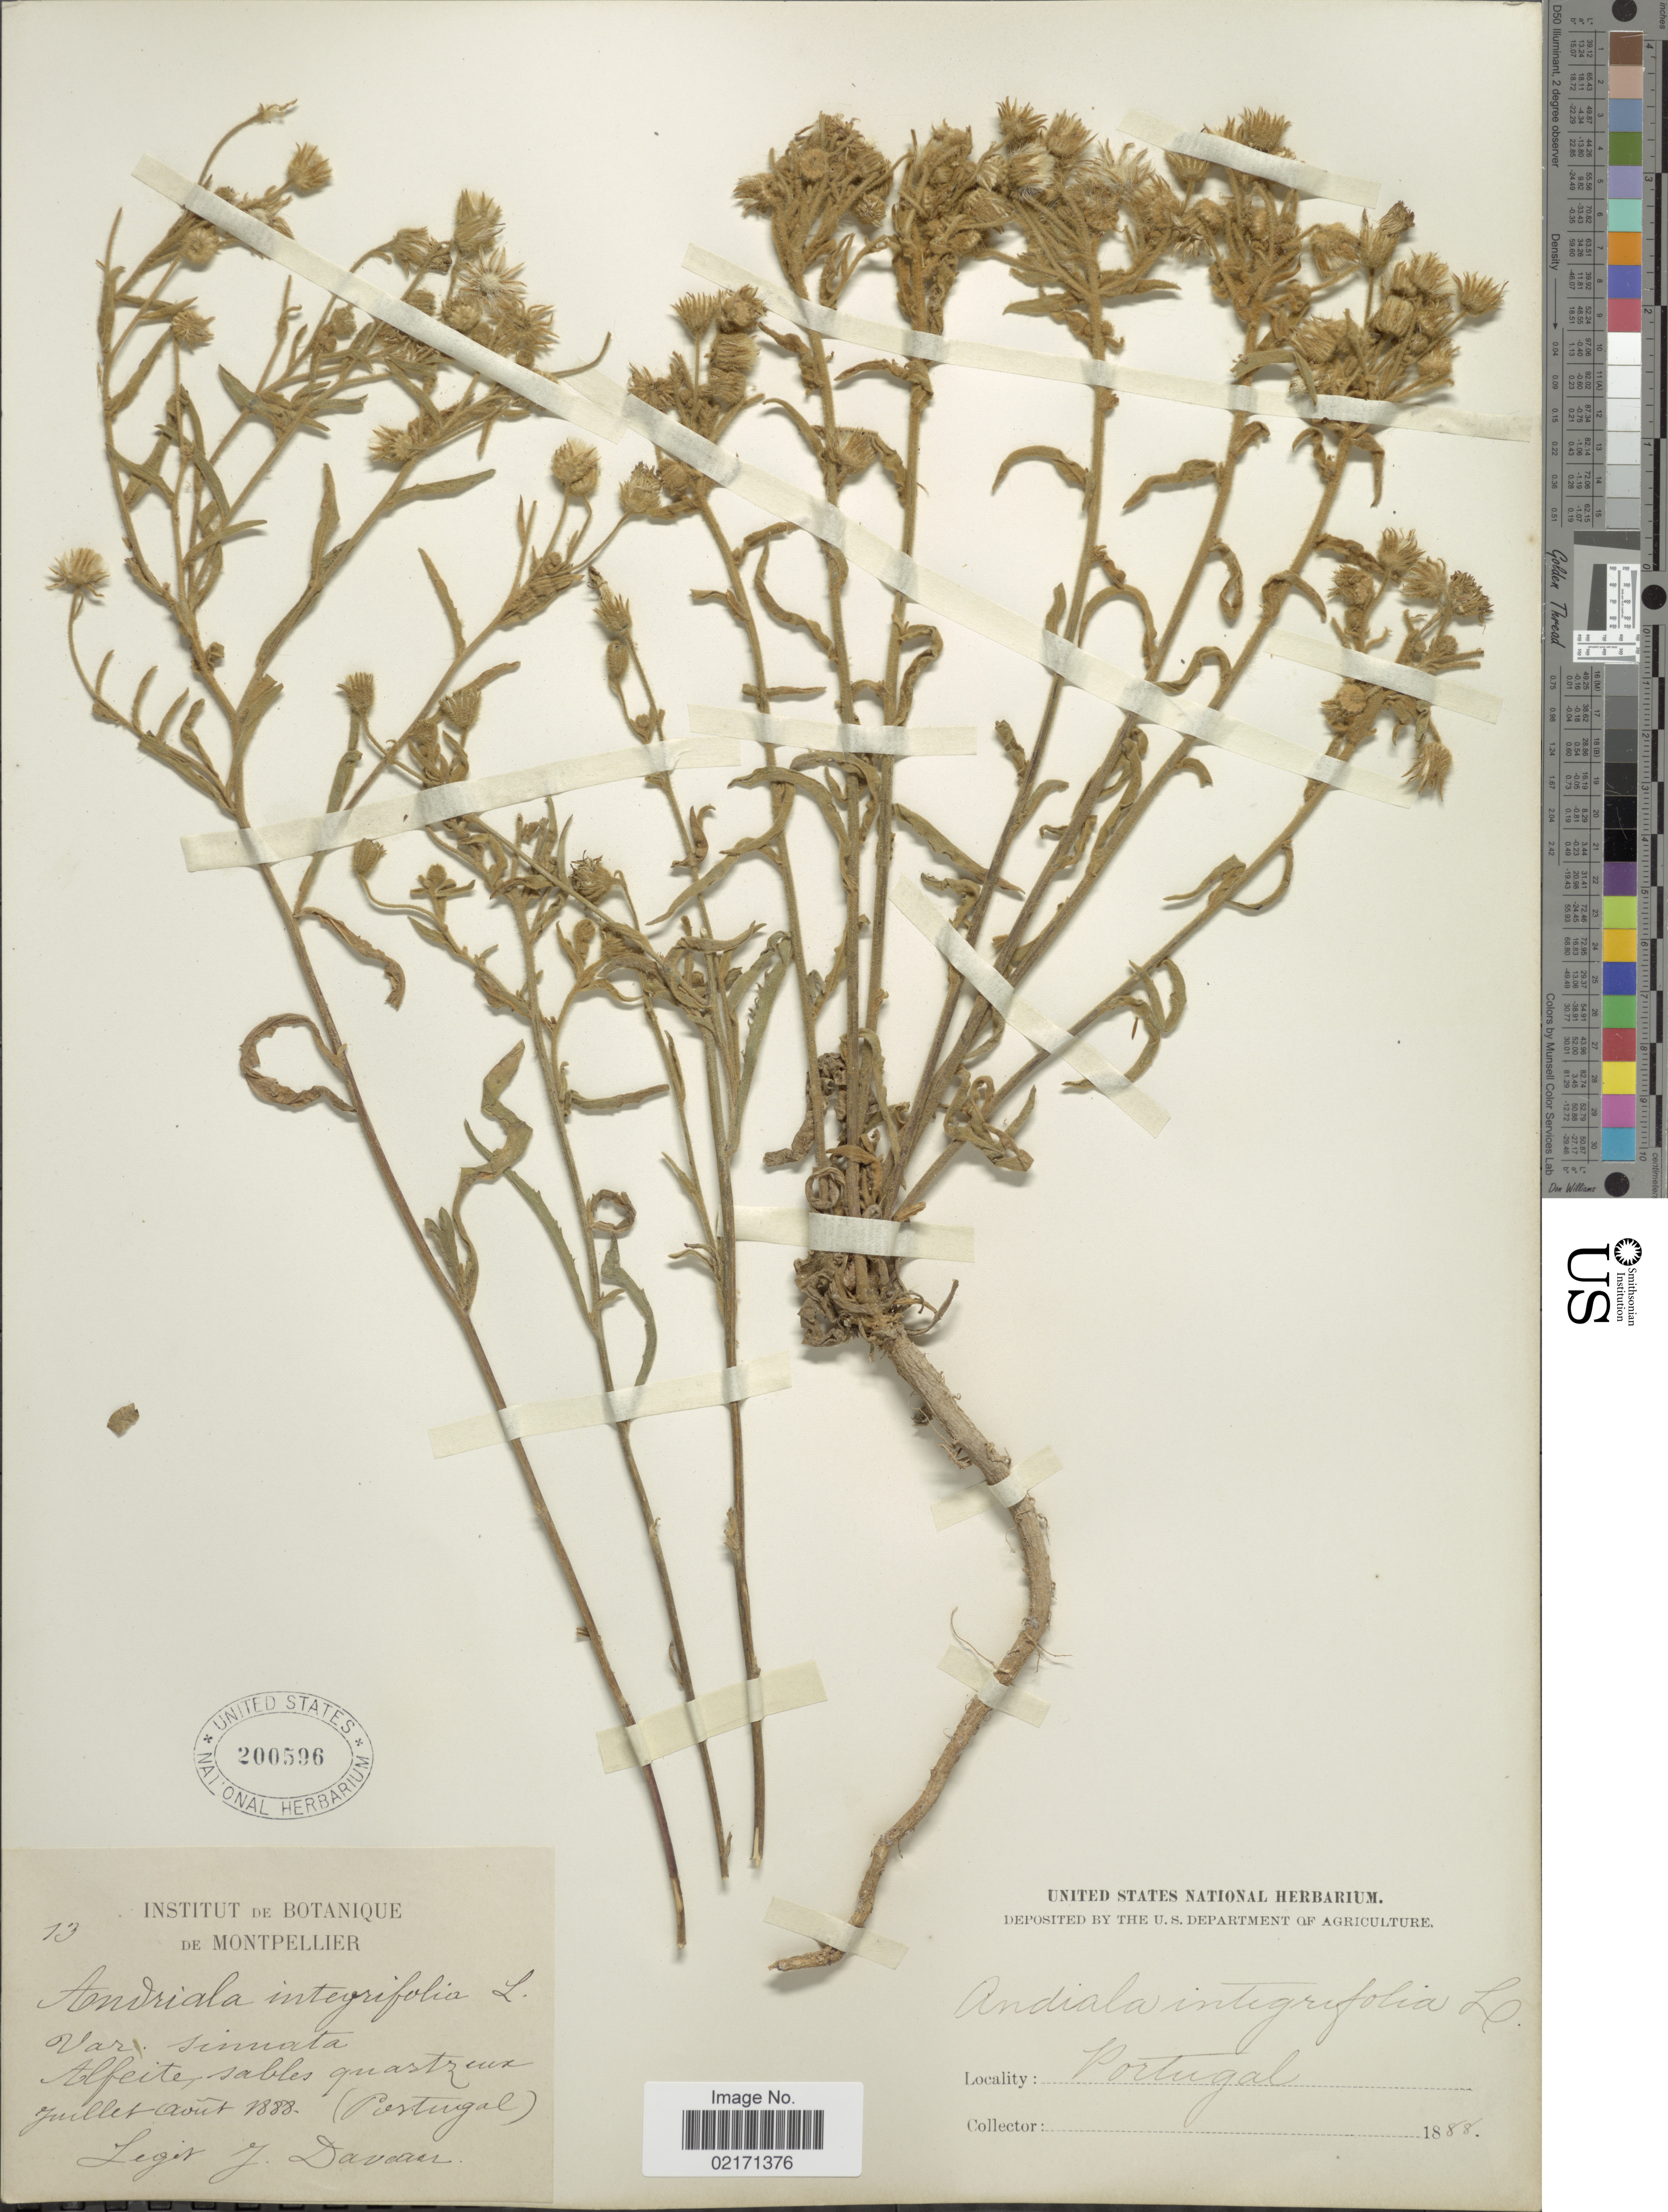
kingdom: Plantae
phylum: Tracheophyta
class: Magnoliopsida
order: Asterales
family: Asteraceae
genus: Andryala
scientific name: Andryala integrifolia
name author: L.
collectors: J. Daveau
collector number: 13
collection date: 1888-07/1888-08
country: Portugal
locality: Alfleie sables quartzex [interpreted]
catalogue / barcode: US 200596